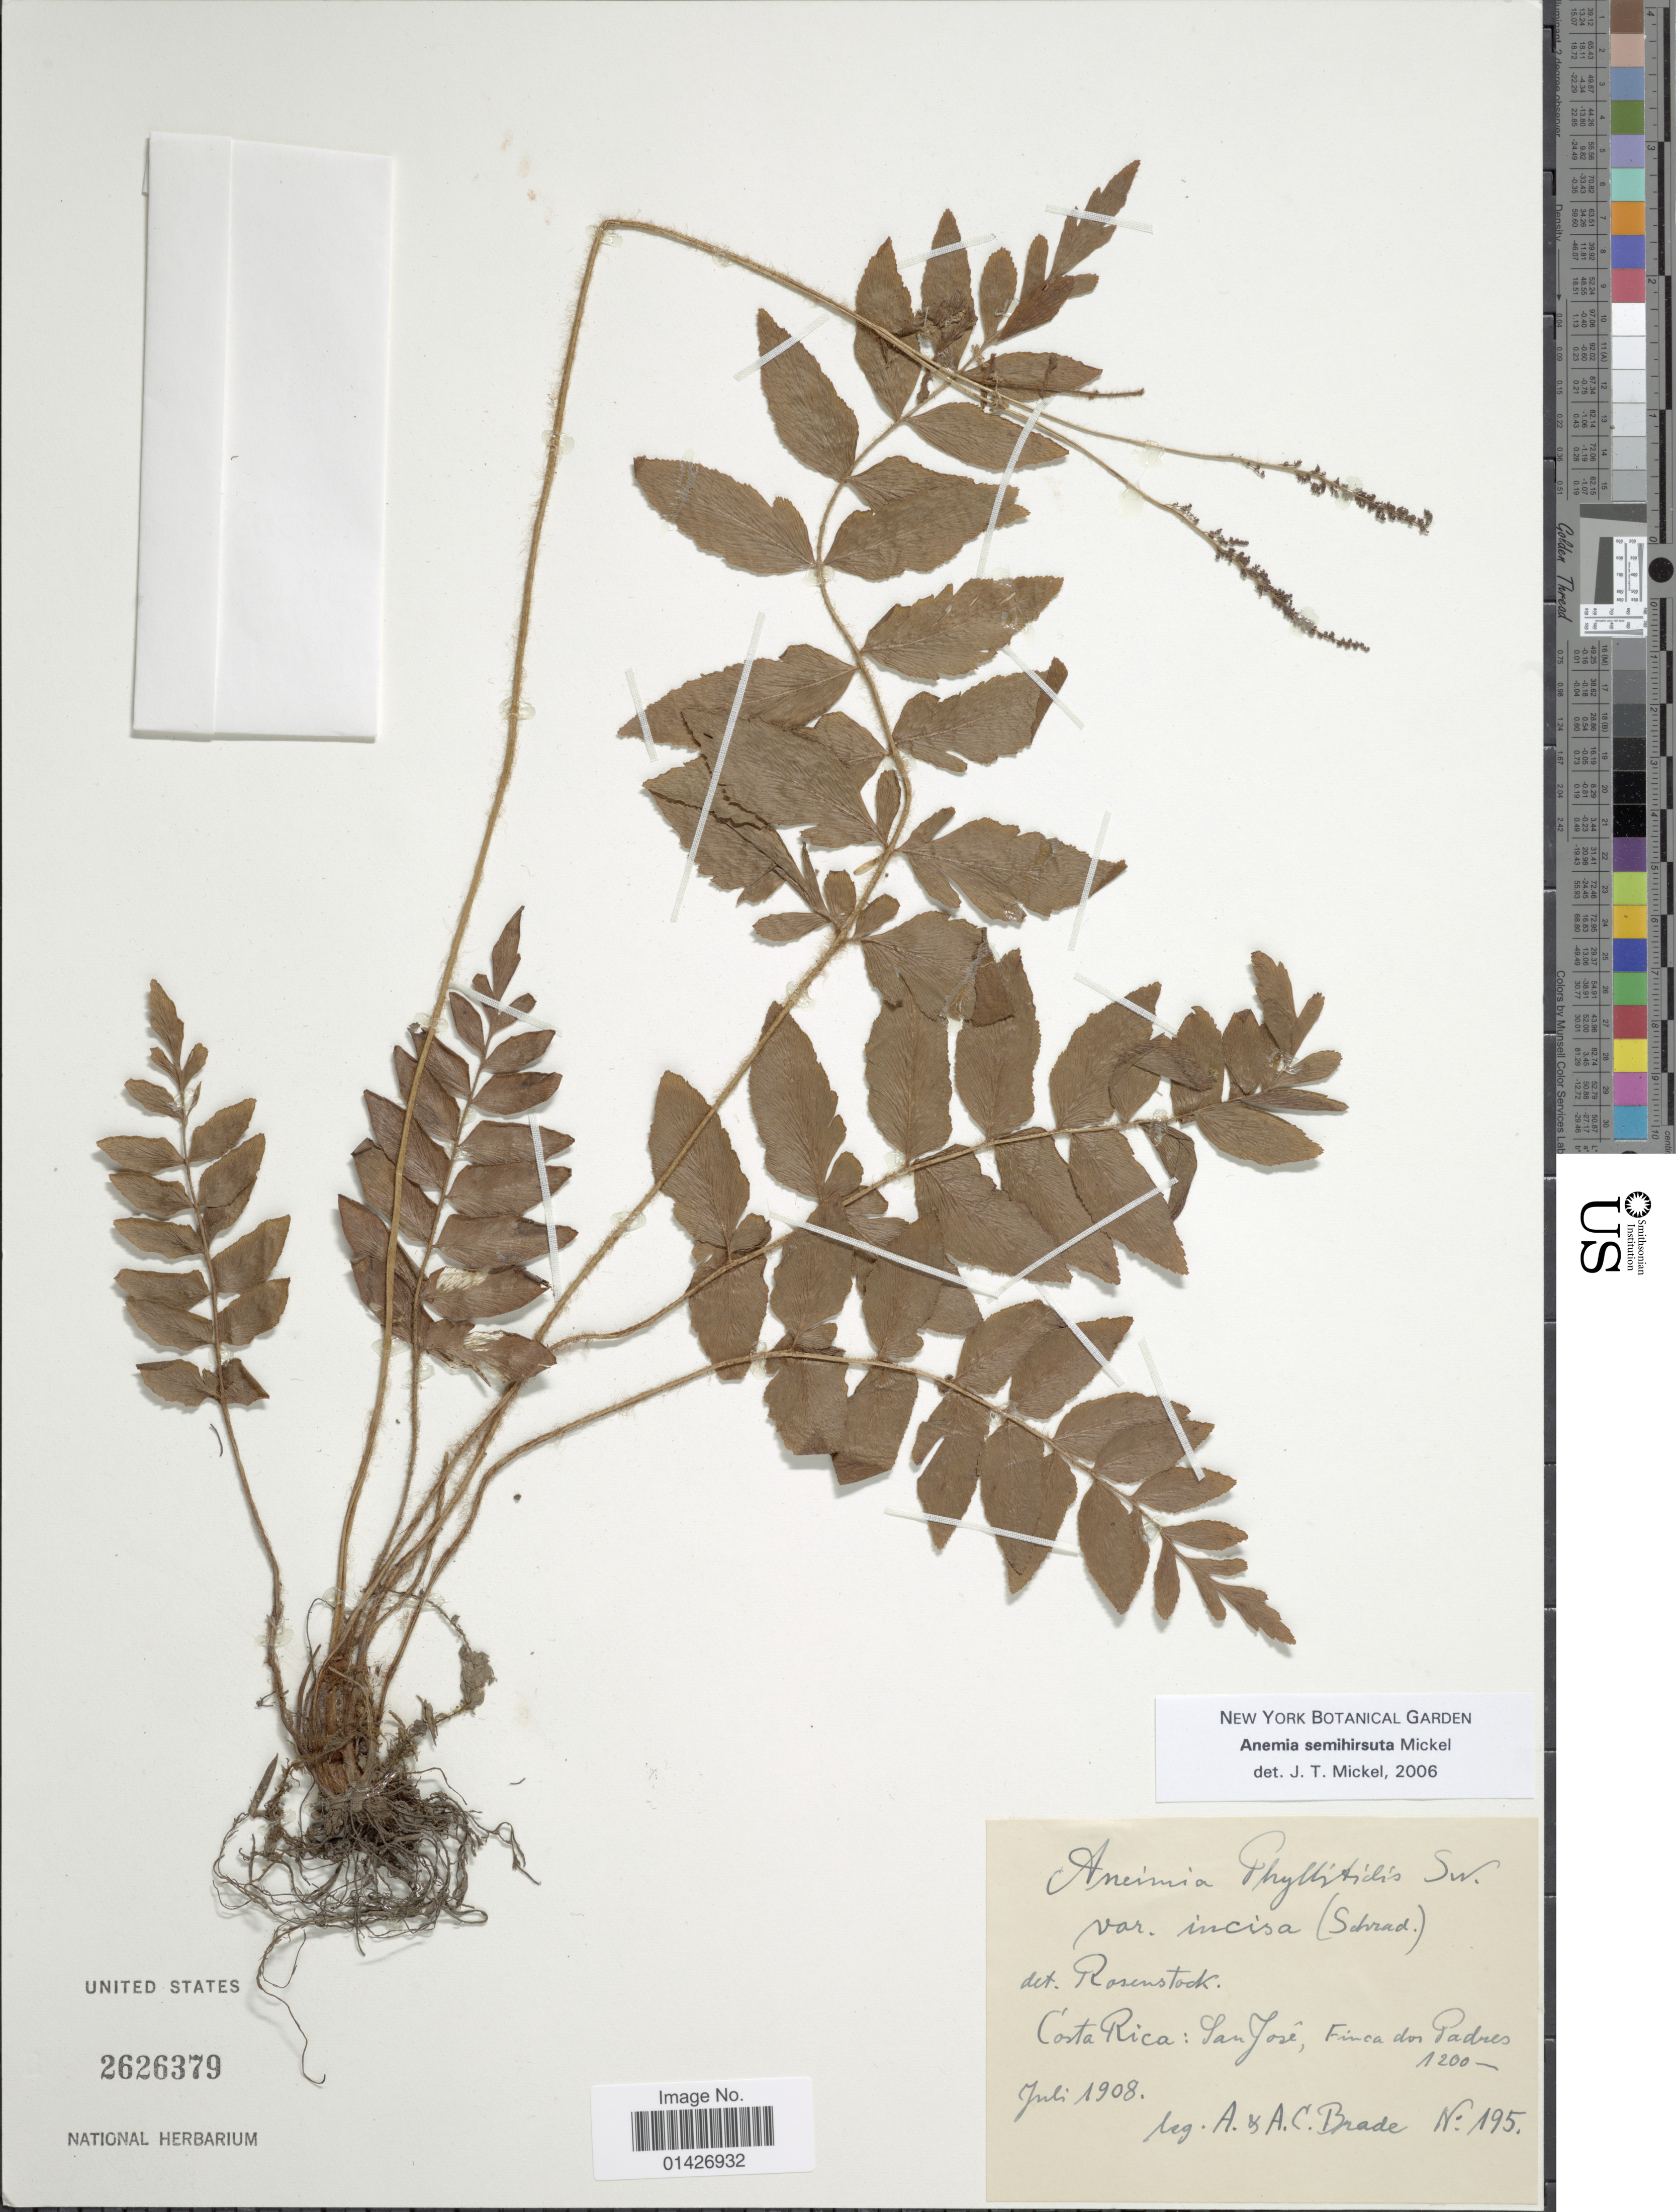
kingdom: Plantae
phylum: Tracheophyta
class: Polypodiopsida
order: Schizaeales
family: Anemiaceae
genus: Anemia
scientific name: Anemia semihirsuta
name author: Mickel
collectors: A. Brade & A. C. Brade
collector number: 195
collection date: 1908-07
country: Costa Rica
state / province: San José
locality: Finca dos Padres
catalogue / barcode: US 2626379